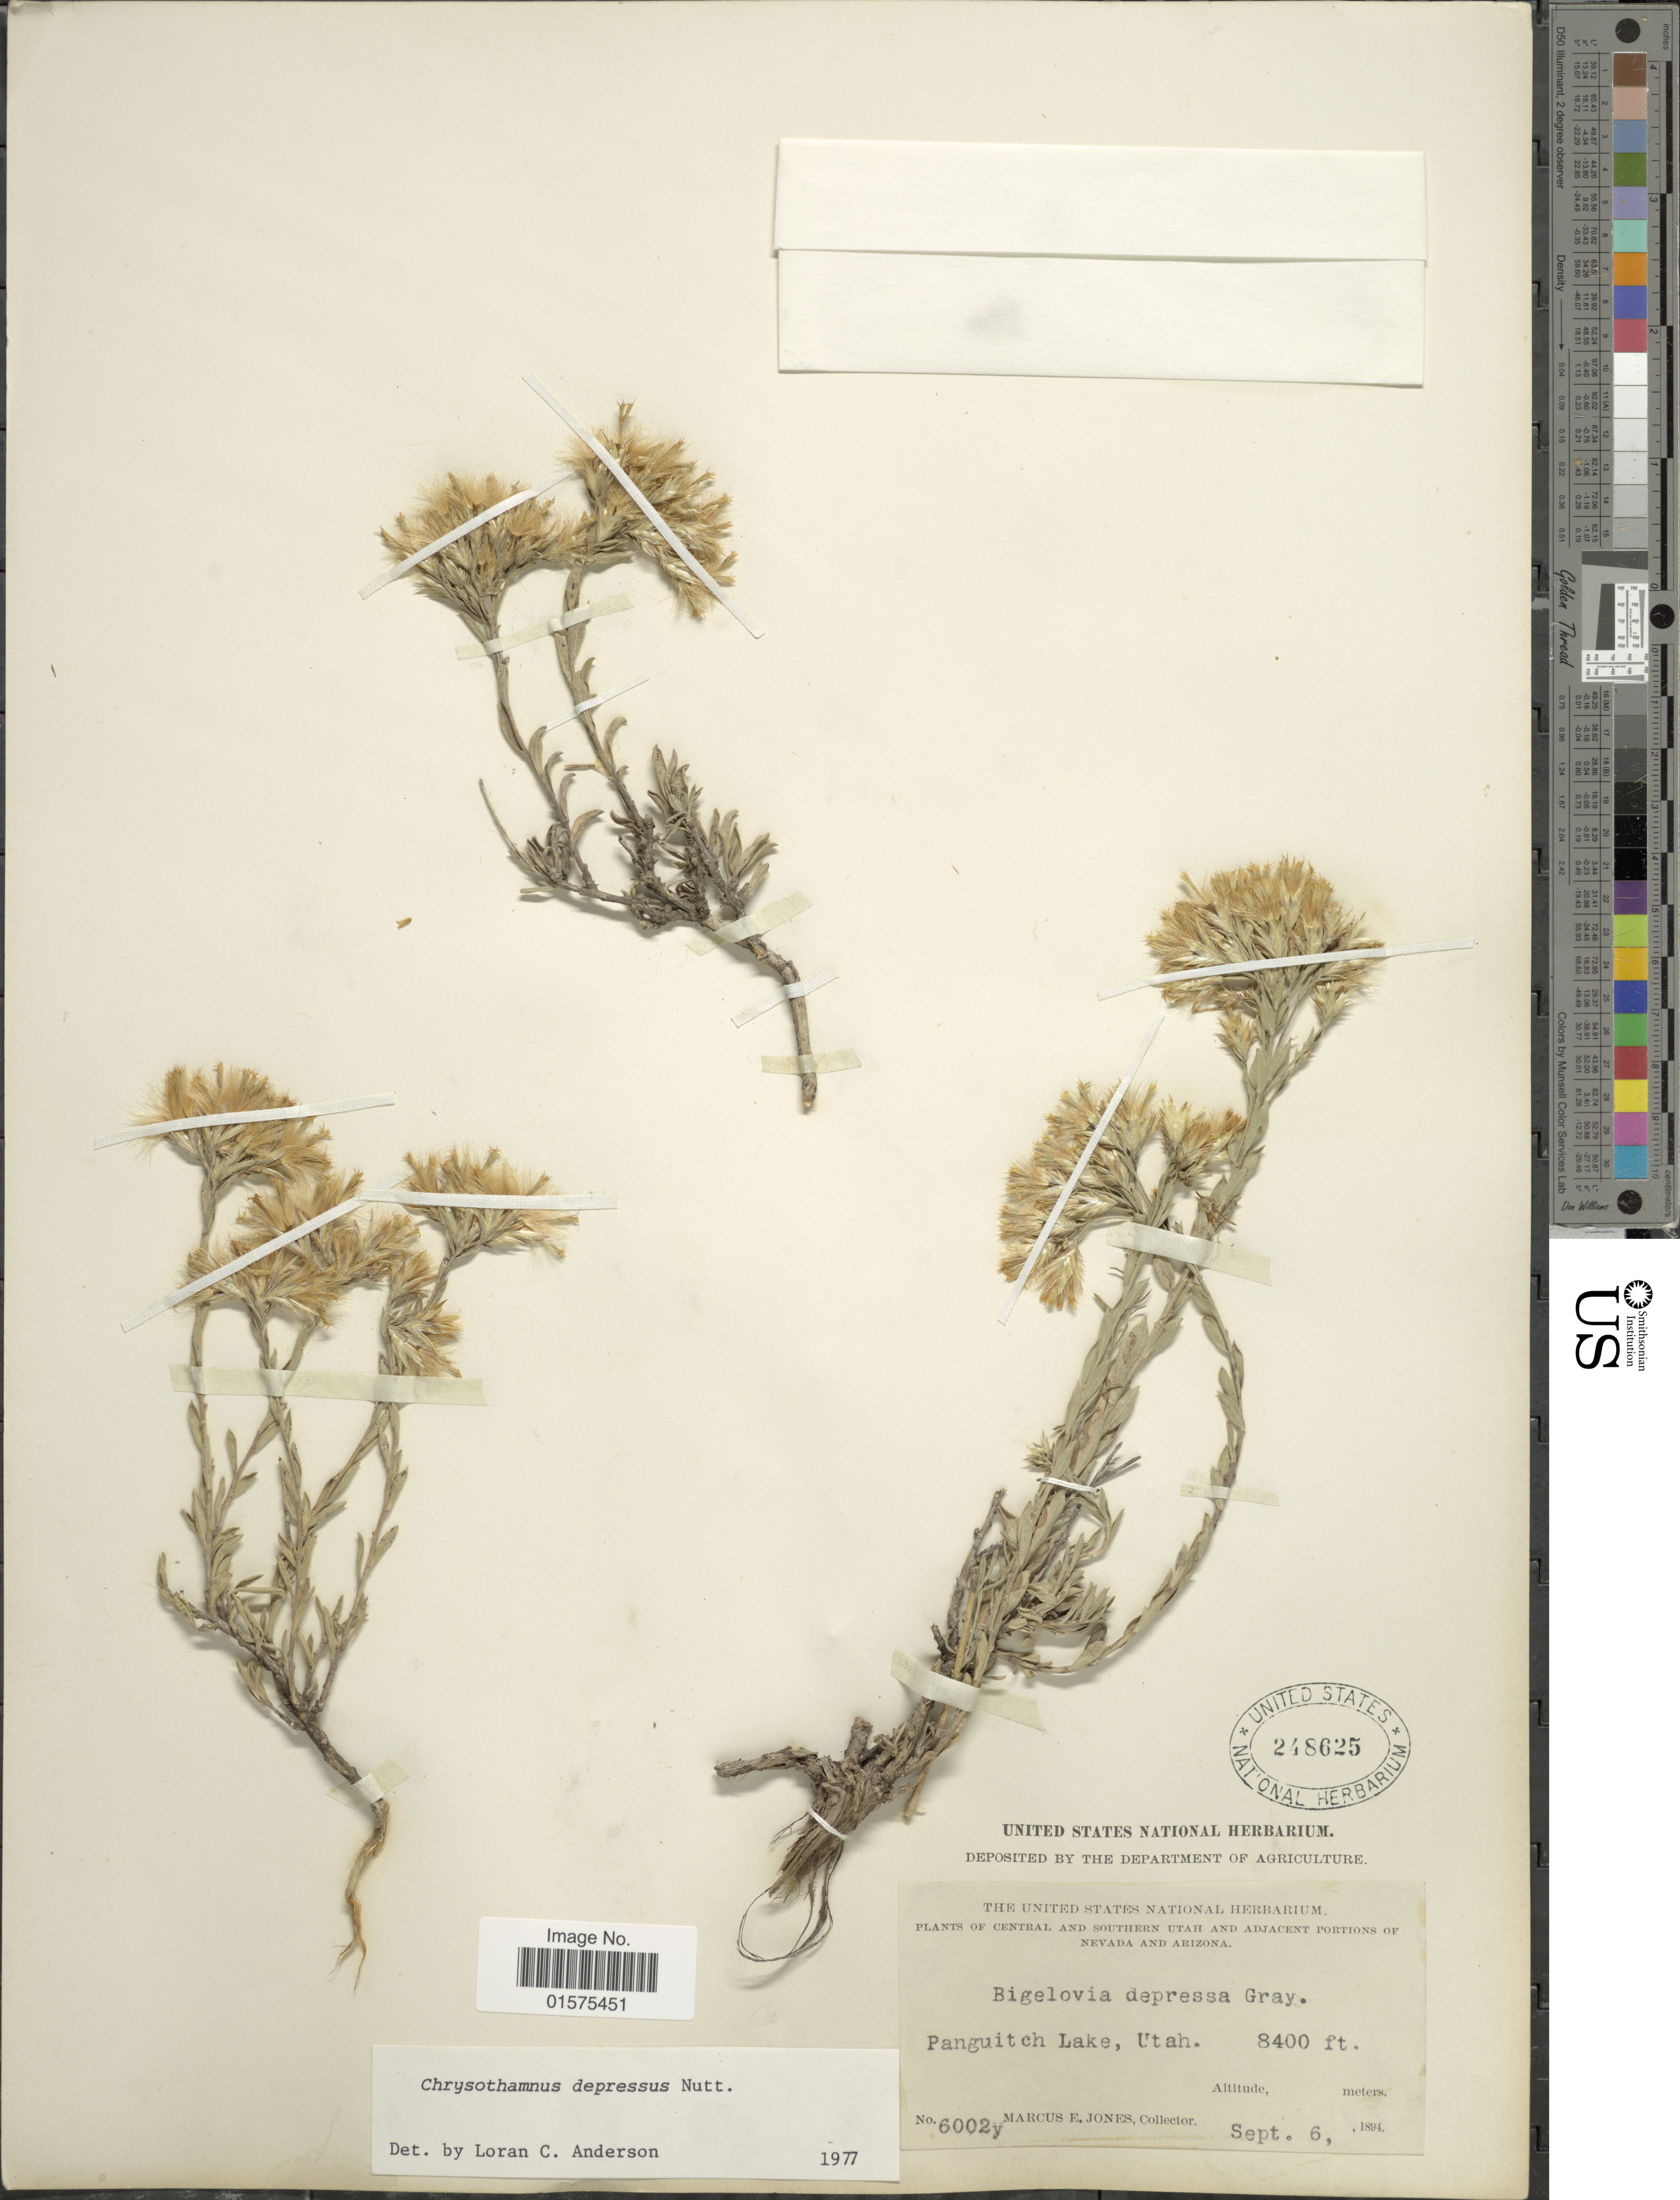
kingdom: Plantae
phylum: Tracheophyta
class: Magnoliopsida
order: Asterales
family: Asteraceae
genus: Chrysothamnus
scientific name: Chrysothamnus depressus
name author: Nutt.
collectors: M. E. Jones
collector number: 6002y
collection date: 1894-09-06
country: United States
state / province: Utah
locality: Panguitch Lake. Central and Southern Utah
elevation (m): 2560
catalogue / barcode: US 248625